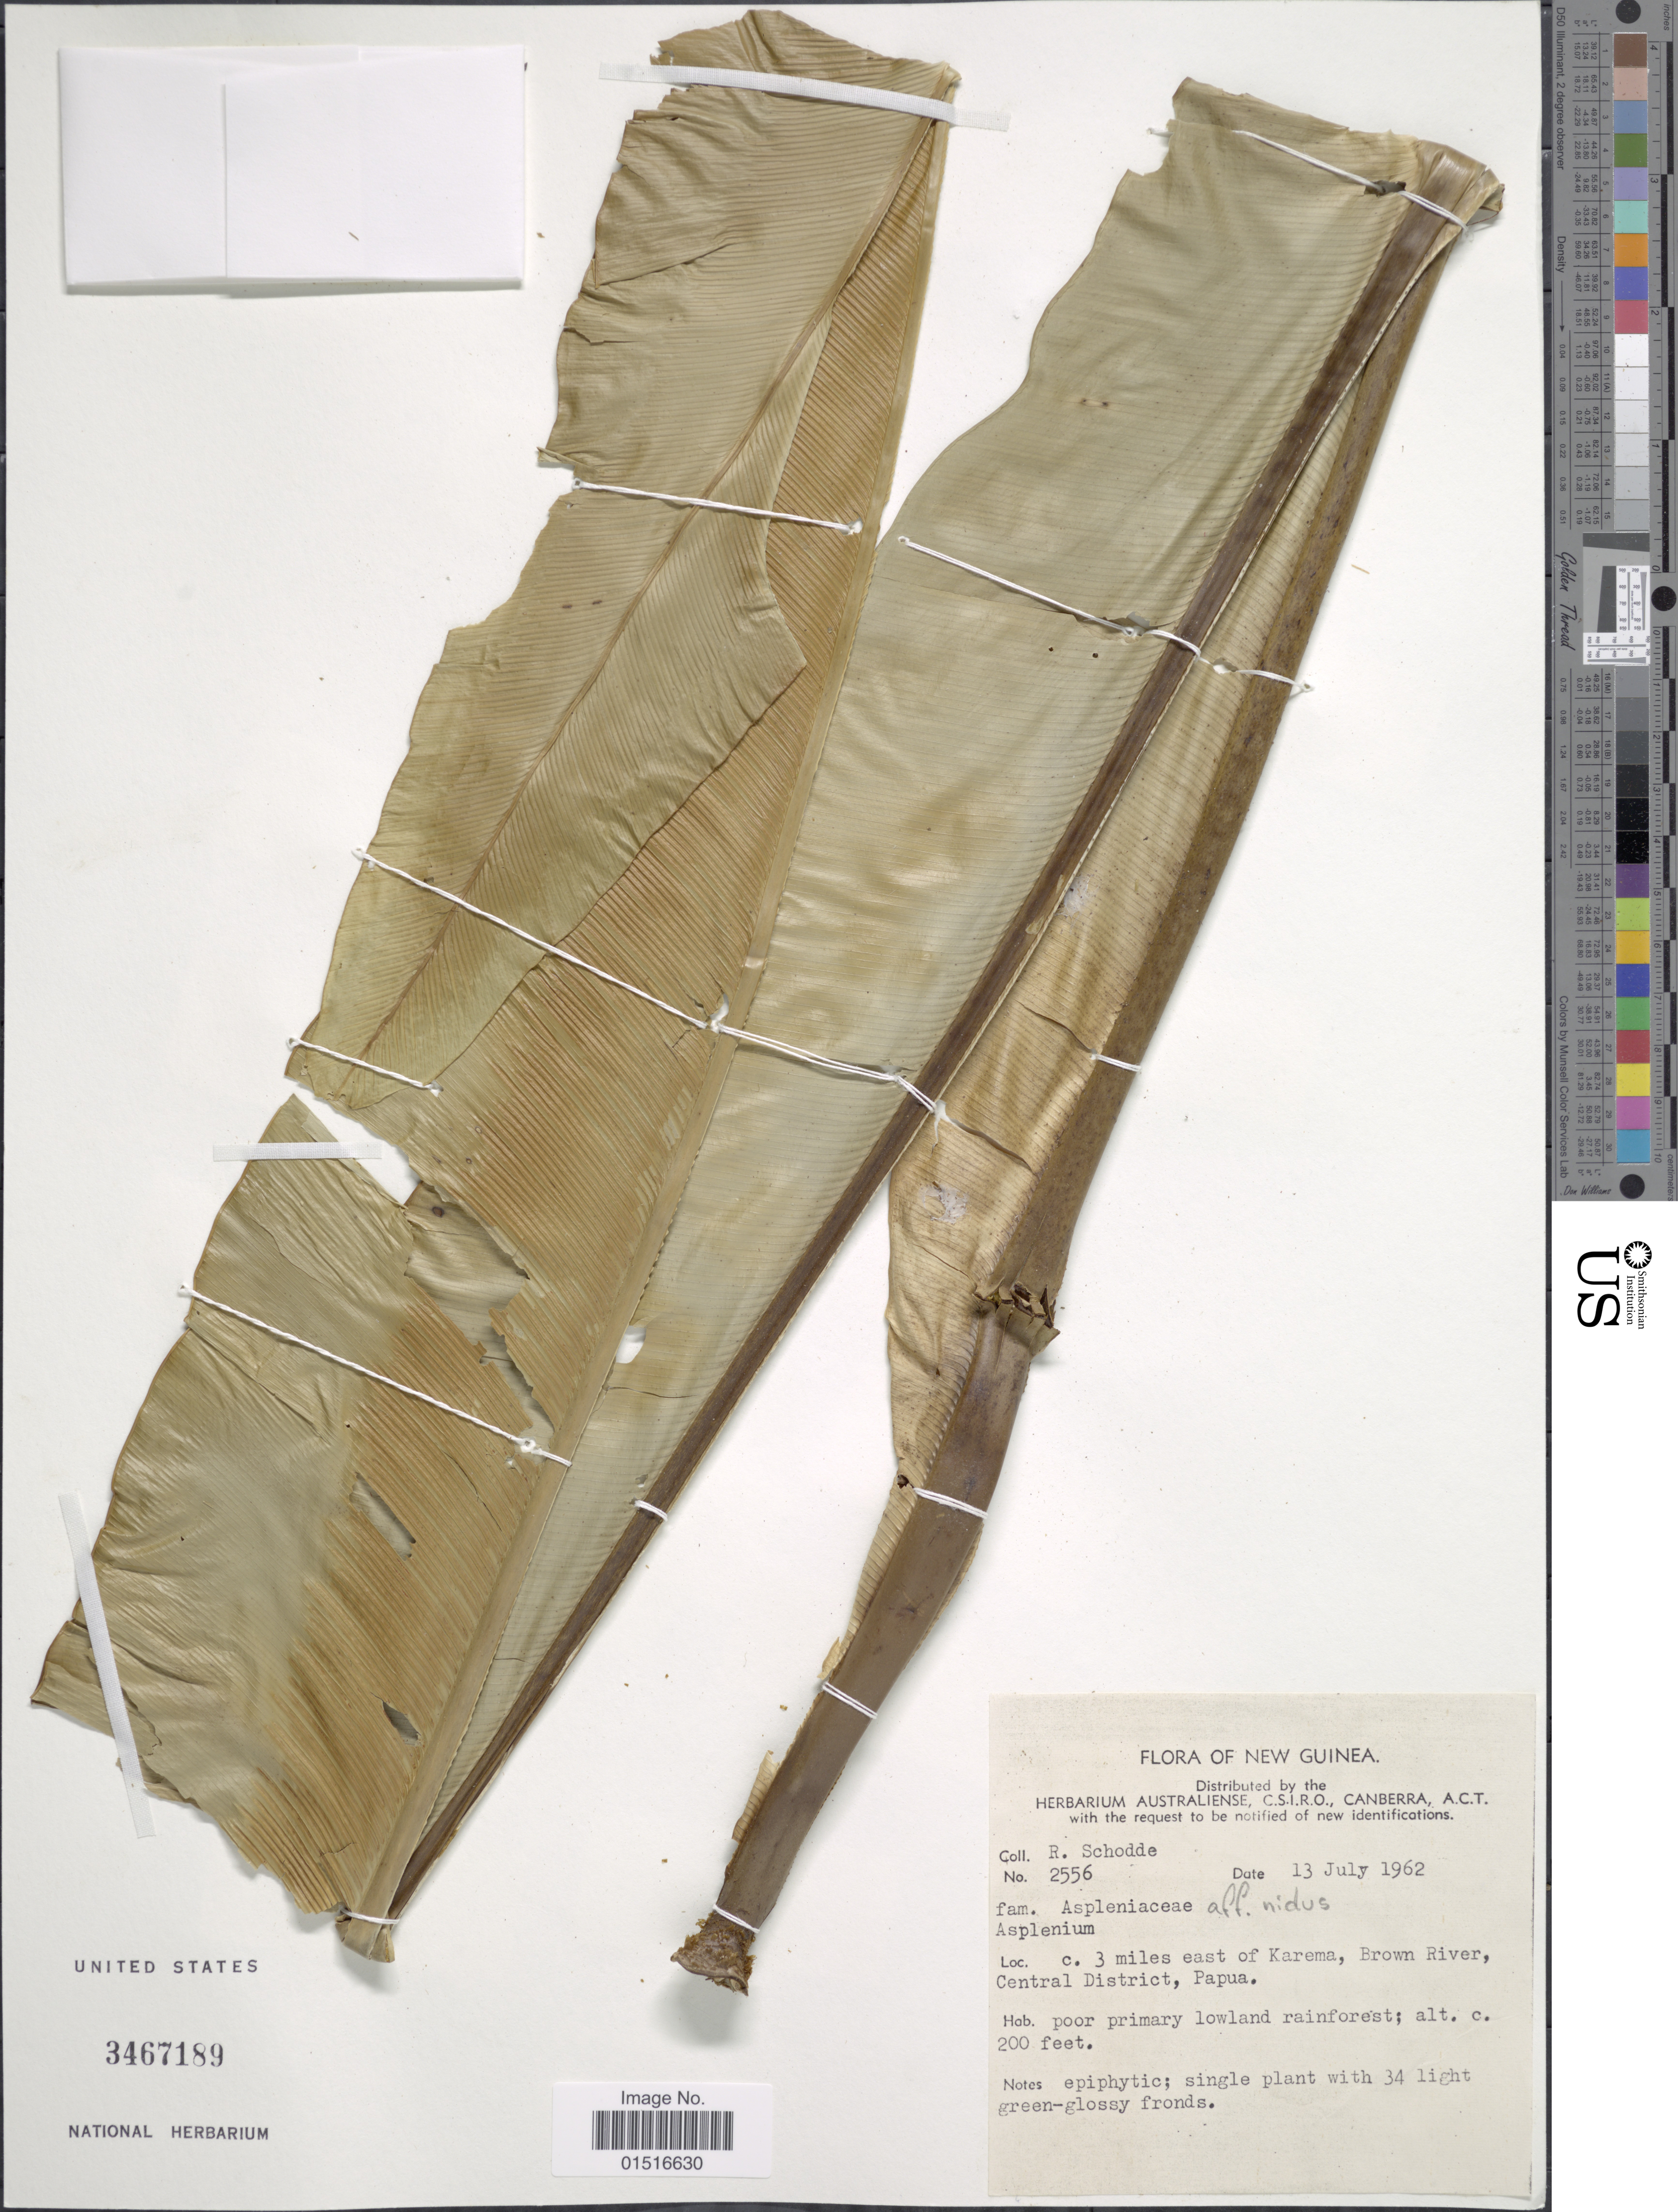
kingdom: Plantae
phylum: Tracheophyta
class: Polypodiopsida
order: Polypodiales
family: Aspleniaceae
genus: Asplenium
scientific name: Asplenium nidus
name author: L.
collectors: R. Schodde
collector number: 2556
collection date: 1962-07-13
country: Papua New Guinea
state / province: Central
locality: New Guinea, c. 3 miles east of Karema, Brown River, Central District, Papua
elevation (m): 61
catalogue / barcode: US 3467189